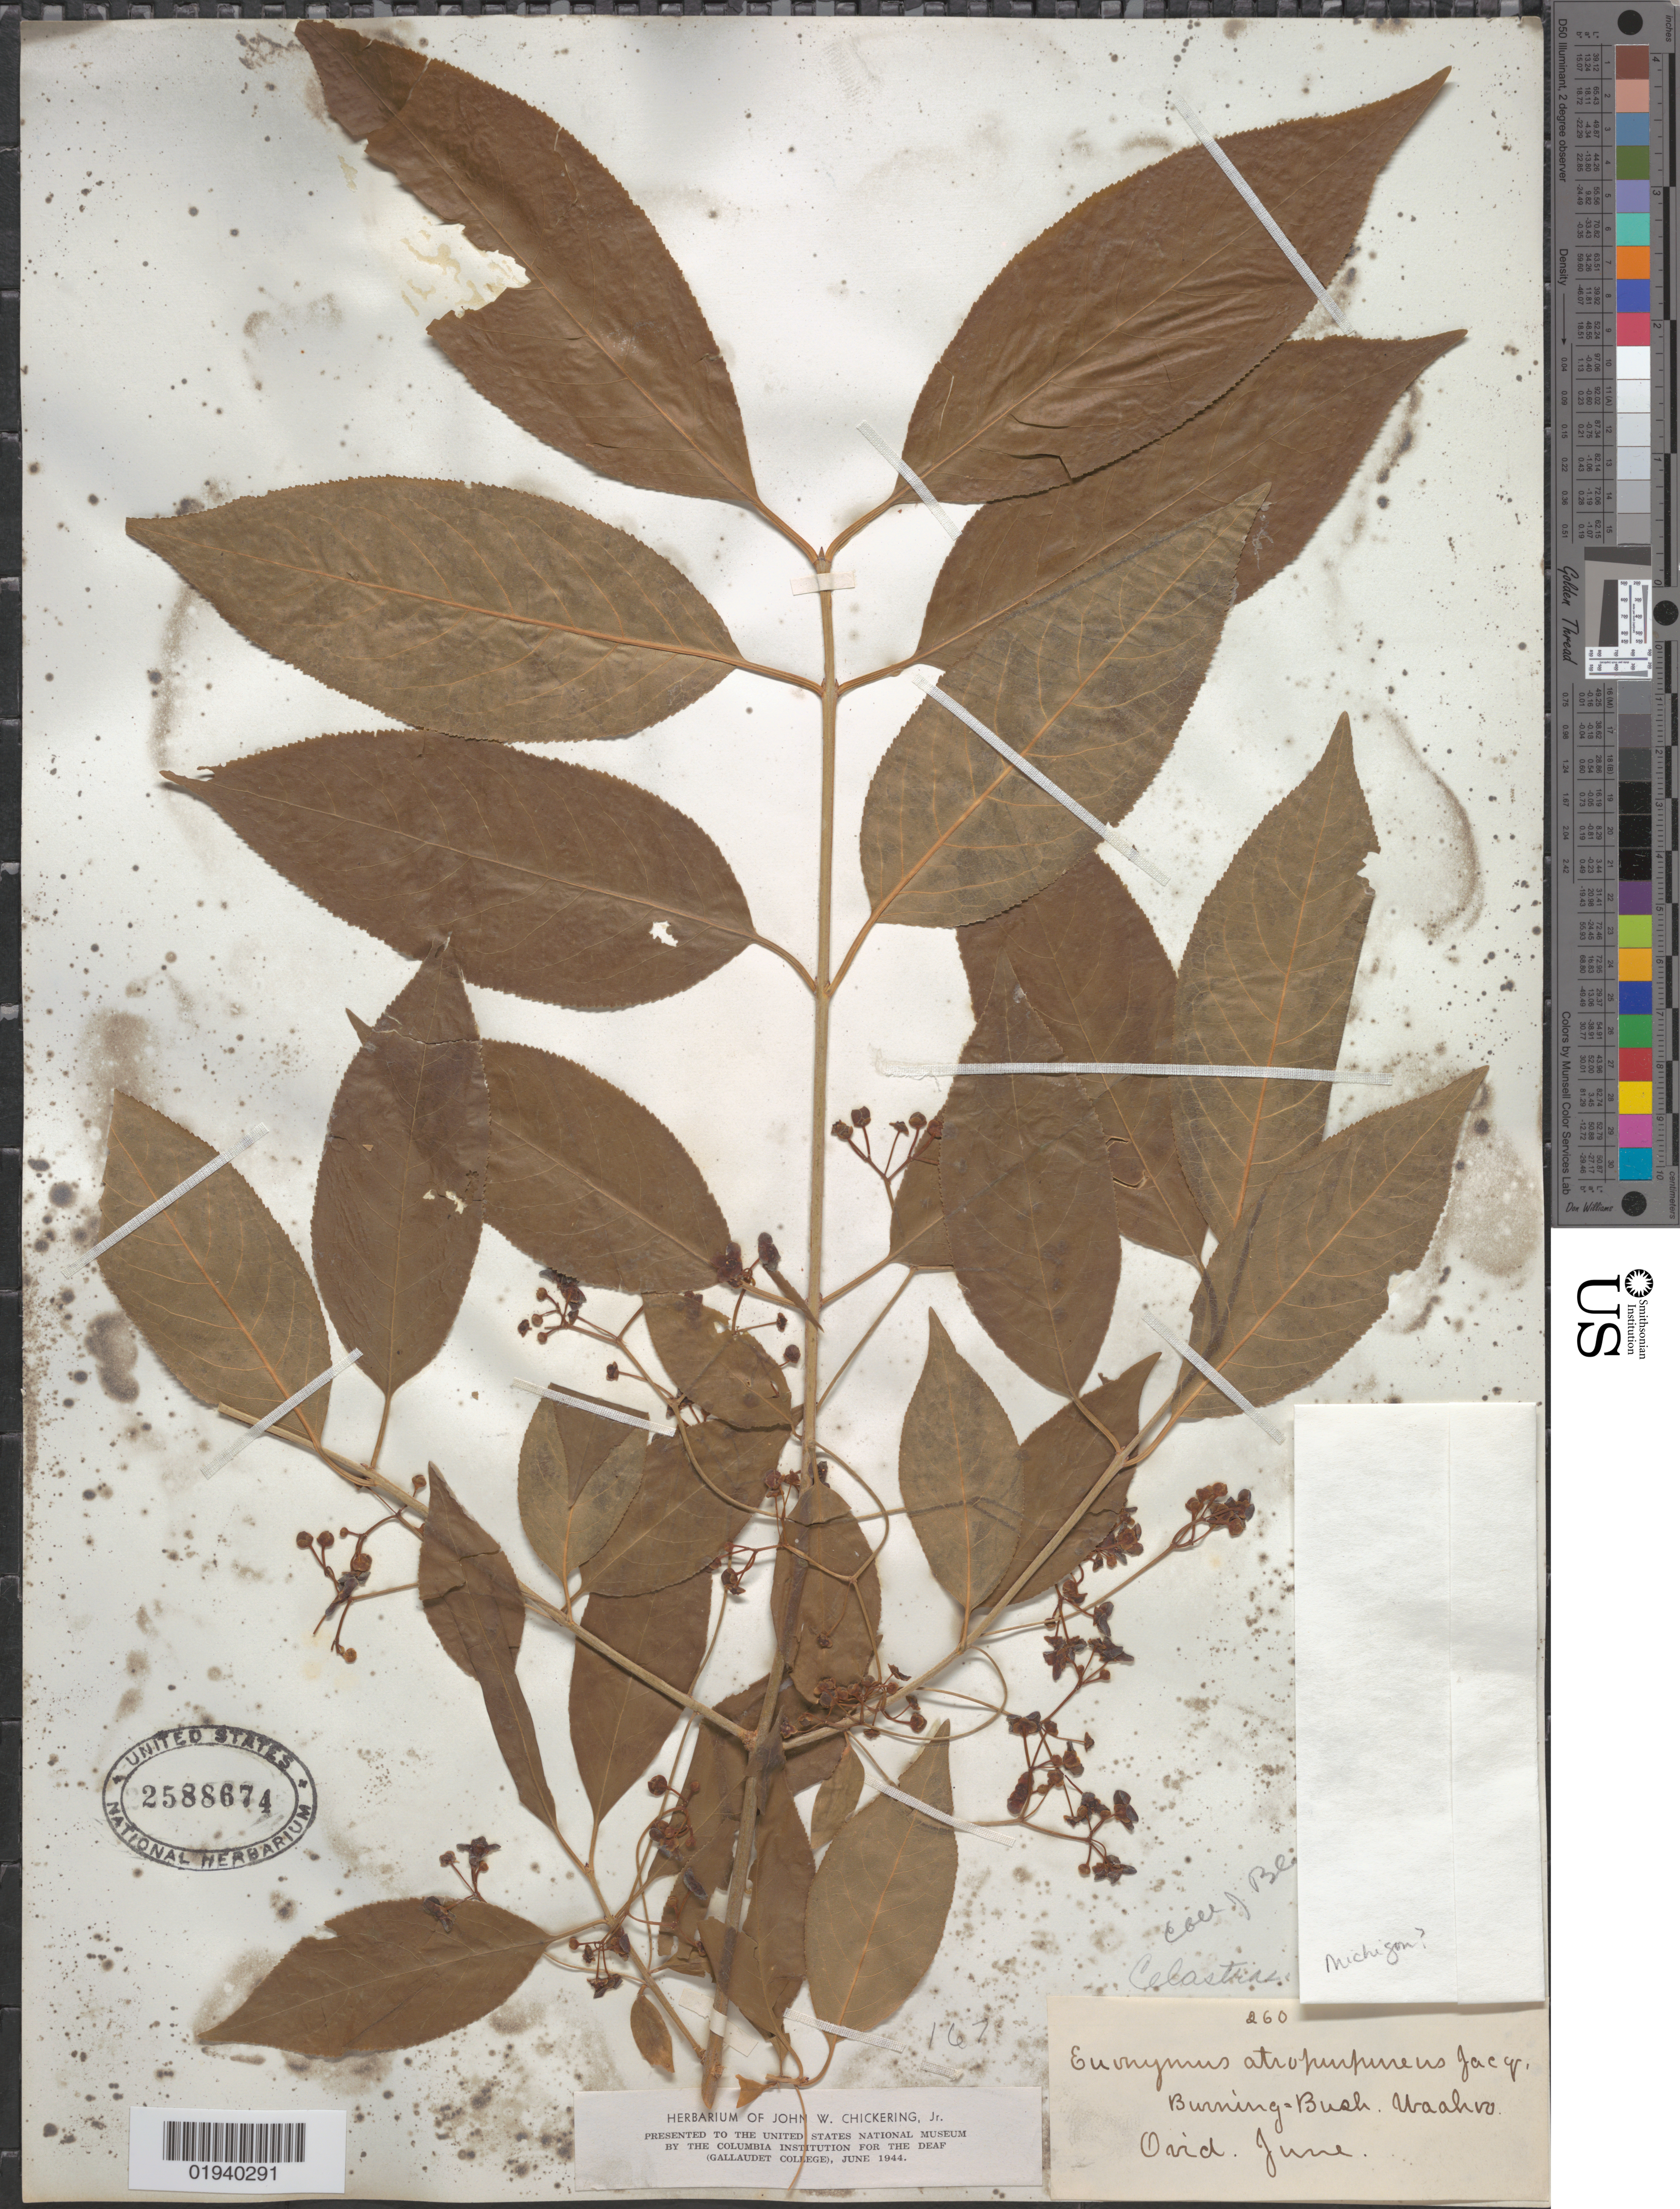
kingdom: Plantae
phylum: Tracheophyta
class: Magnoliopsida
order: Celastrales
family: Celastraceae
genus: Euonymus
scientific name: Euonymus atropurpureus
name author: Jacq.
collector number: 260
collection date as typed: June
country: United States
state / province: Michigan (?)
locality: Ovid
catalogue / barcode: US 2588674